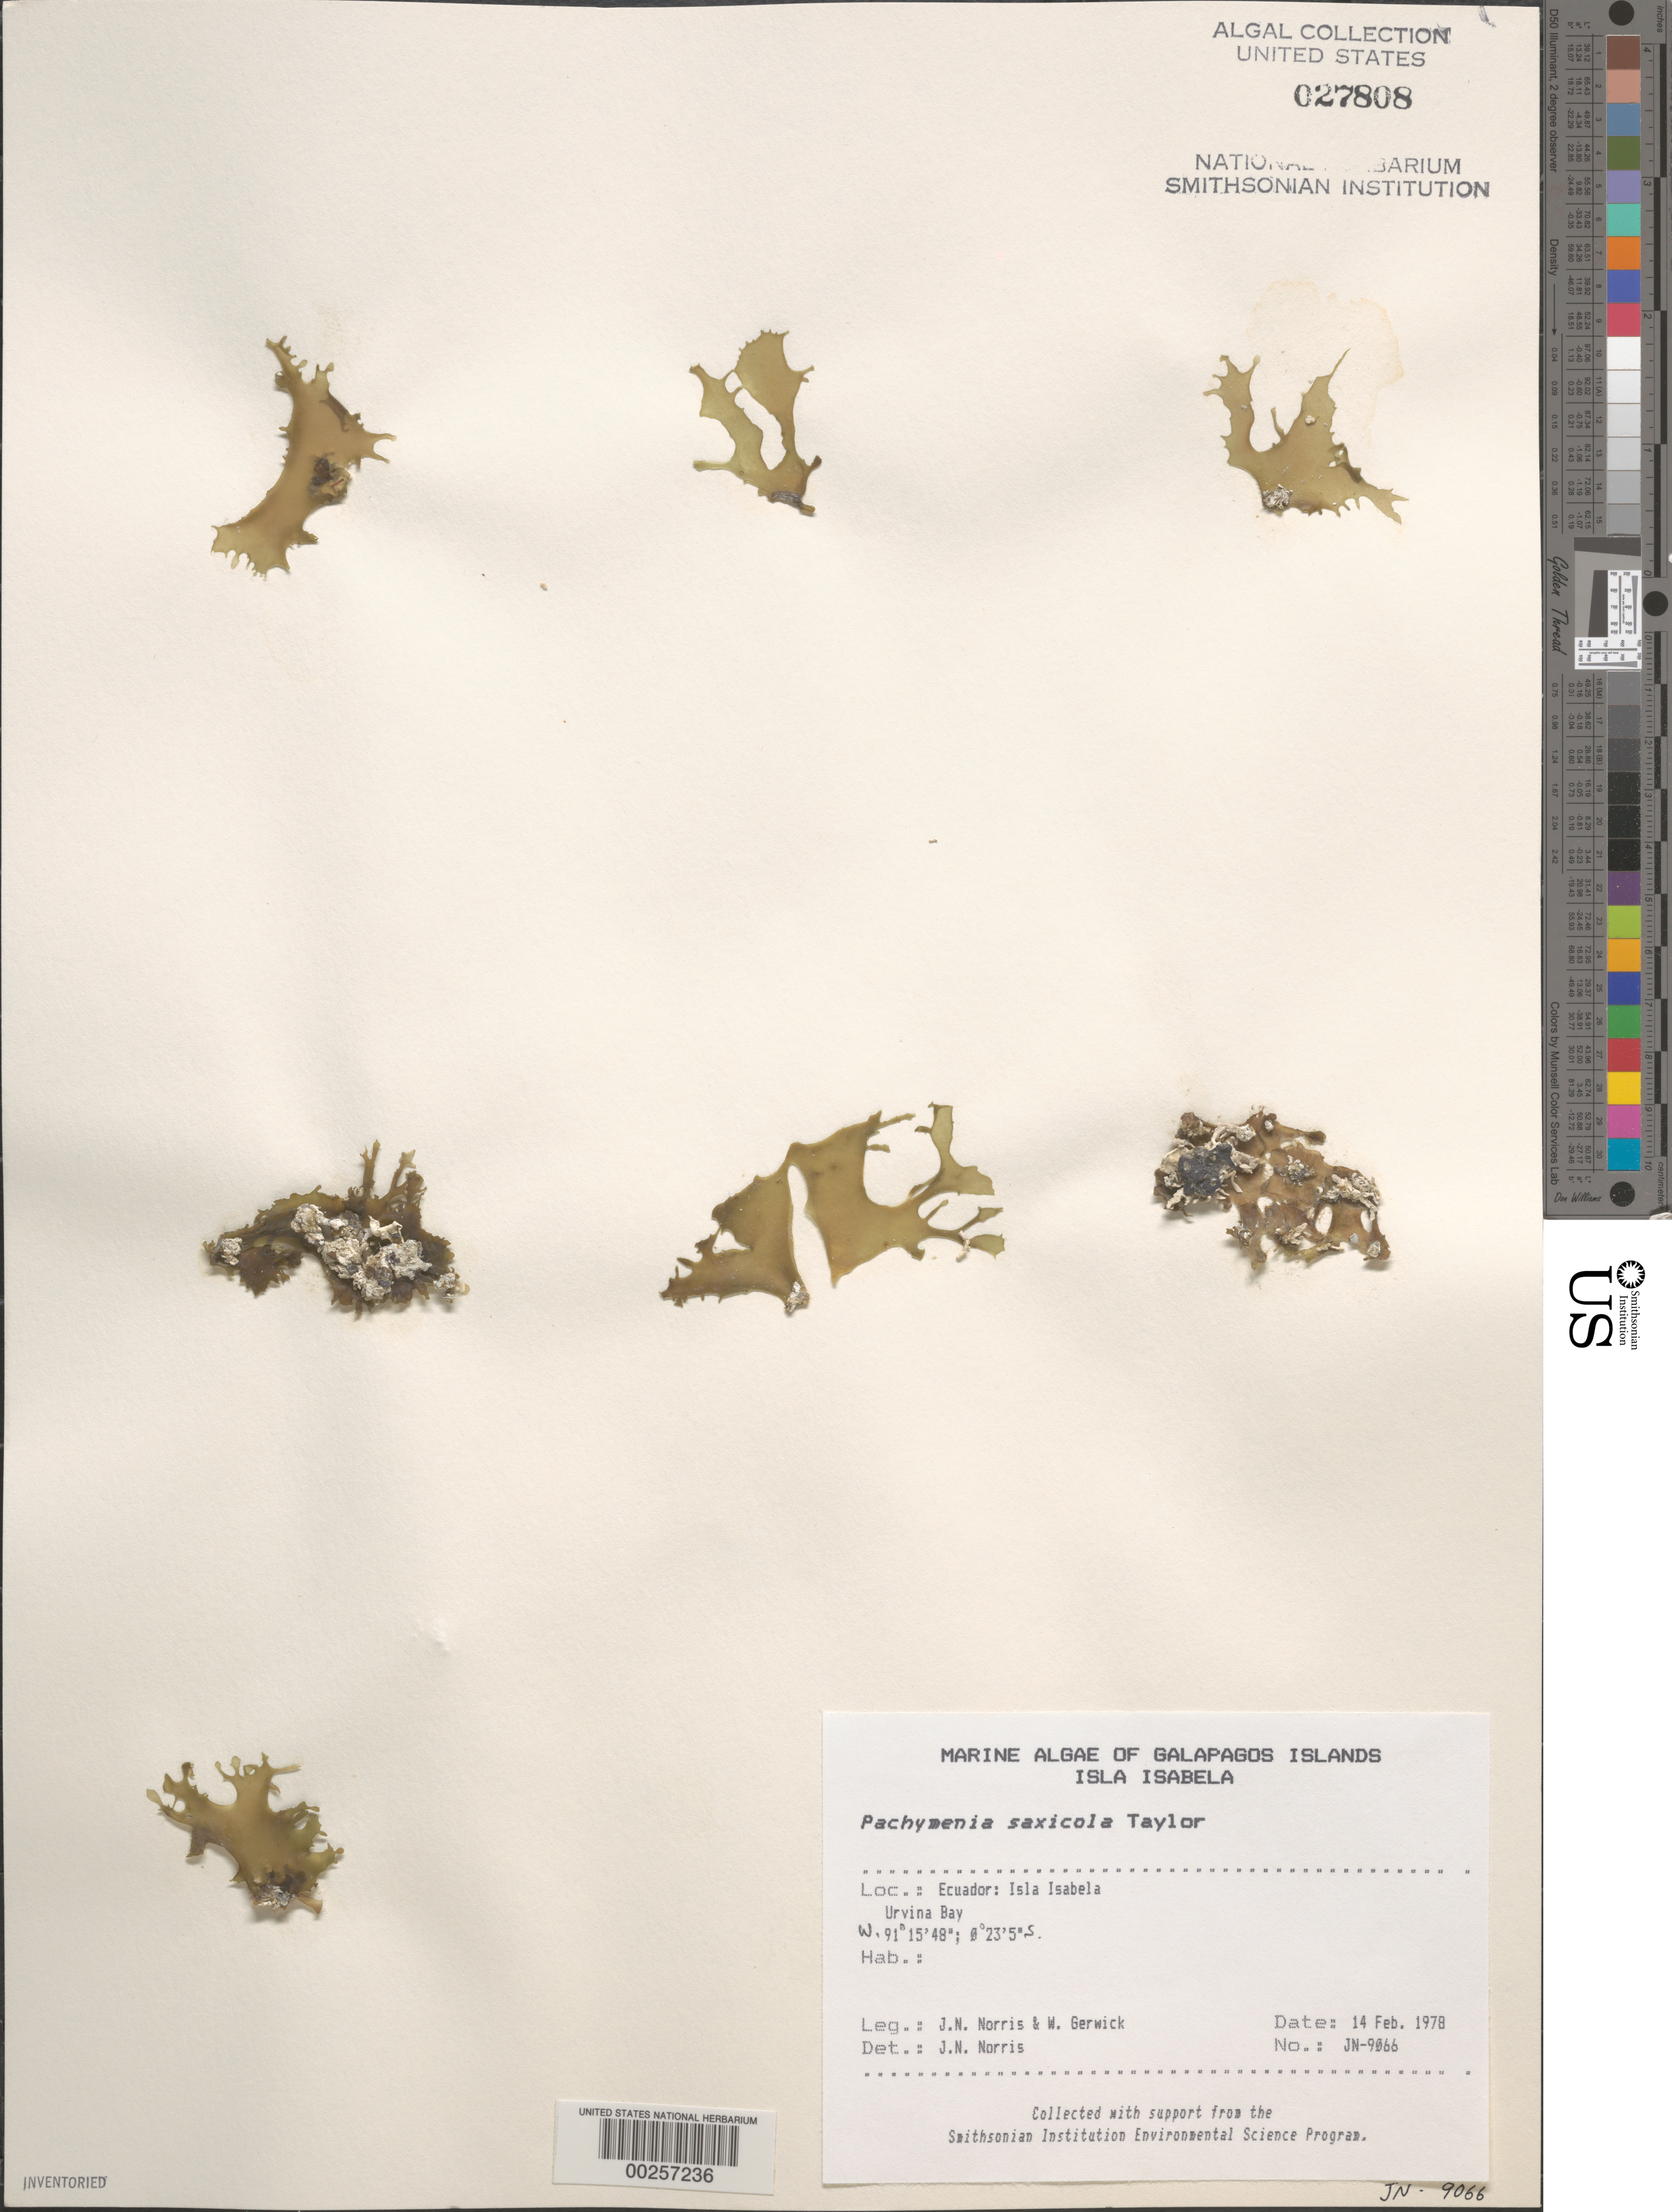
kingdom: Plantae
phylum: Rhodophyta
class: Florideophyceae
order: Halymeniales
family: Halymeniaceae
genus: Pachymenia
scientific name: Pachymenia saxicola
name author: W.R. Taylor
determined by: Norris, James N.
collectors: J. N. Norris & W. Gerwick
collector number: JN-9066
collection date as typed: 14 Feb 1978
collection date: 1978-02-14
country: Ecuador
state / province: Colón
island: Isabela [Albemarle]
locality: Urvina Bay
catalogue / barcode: US 27808